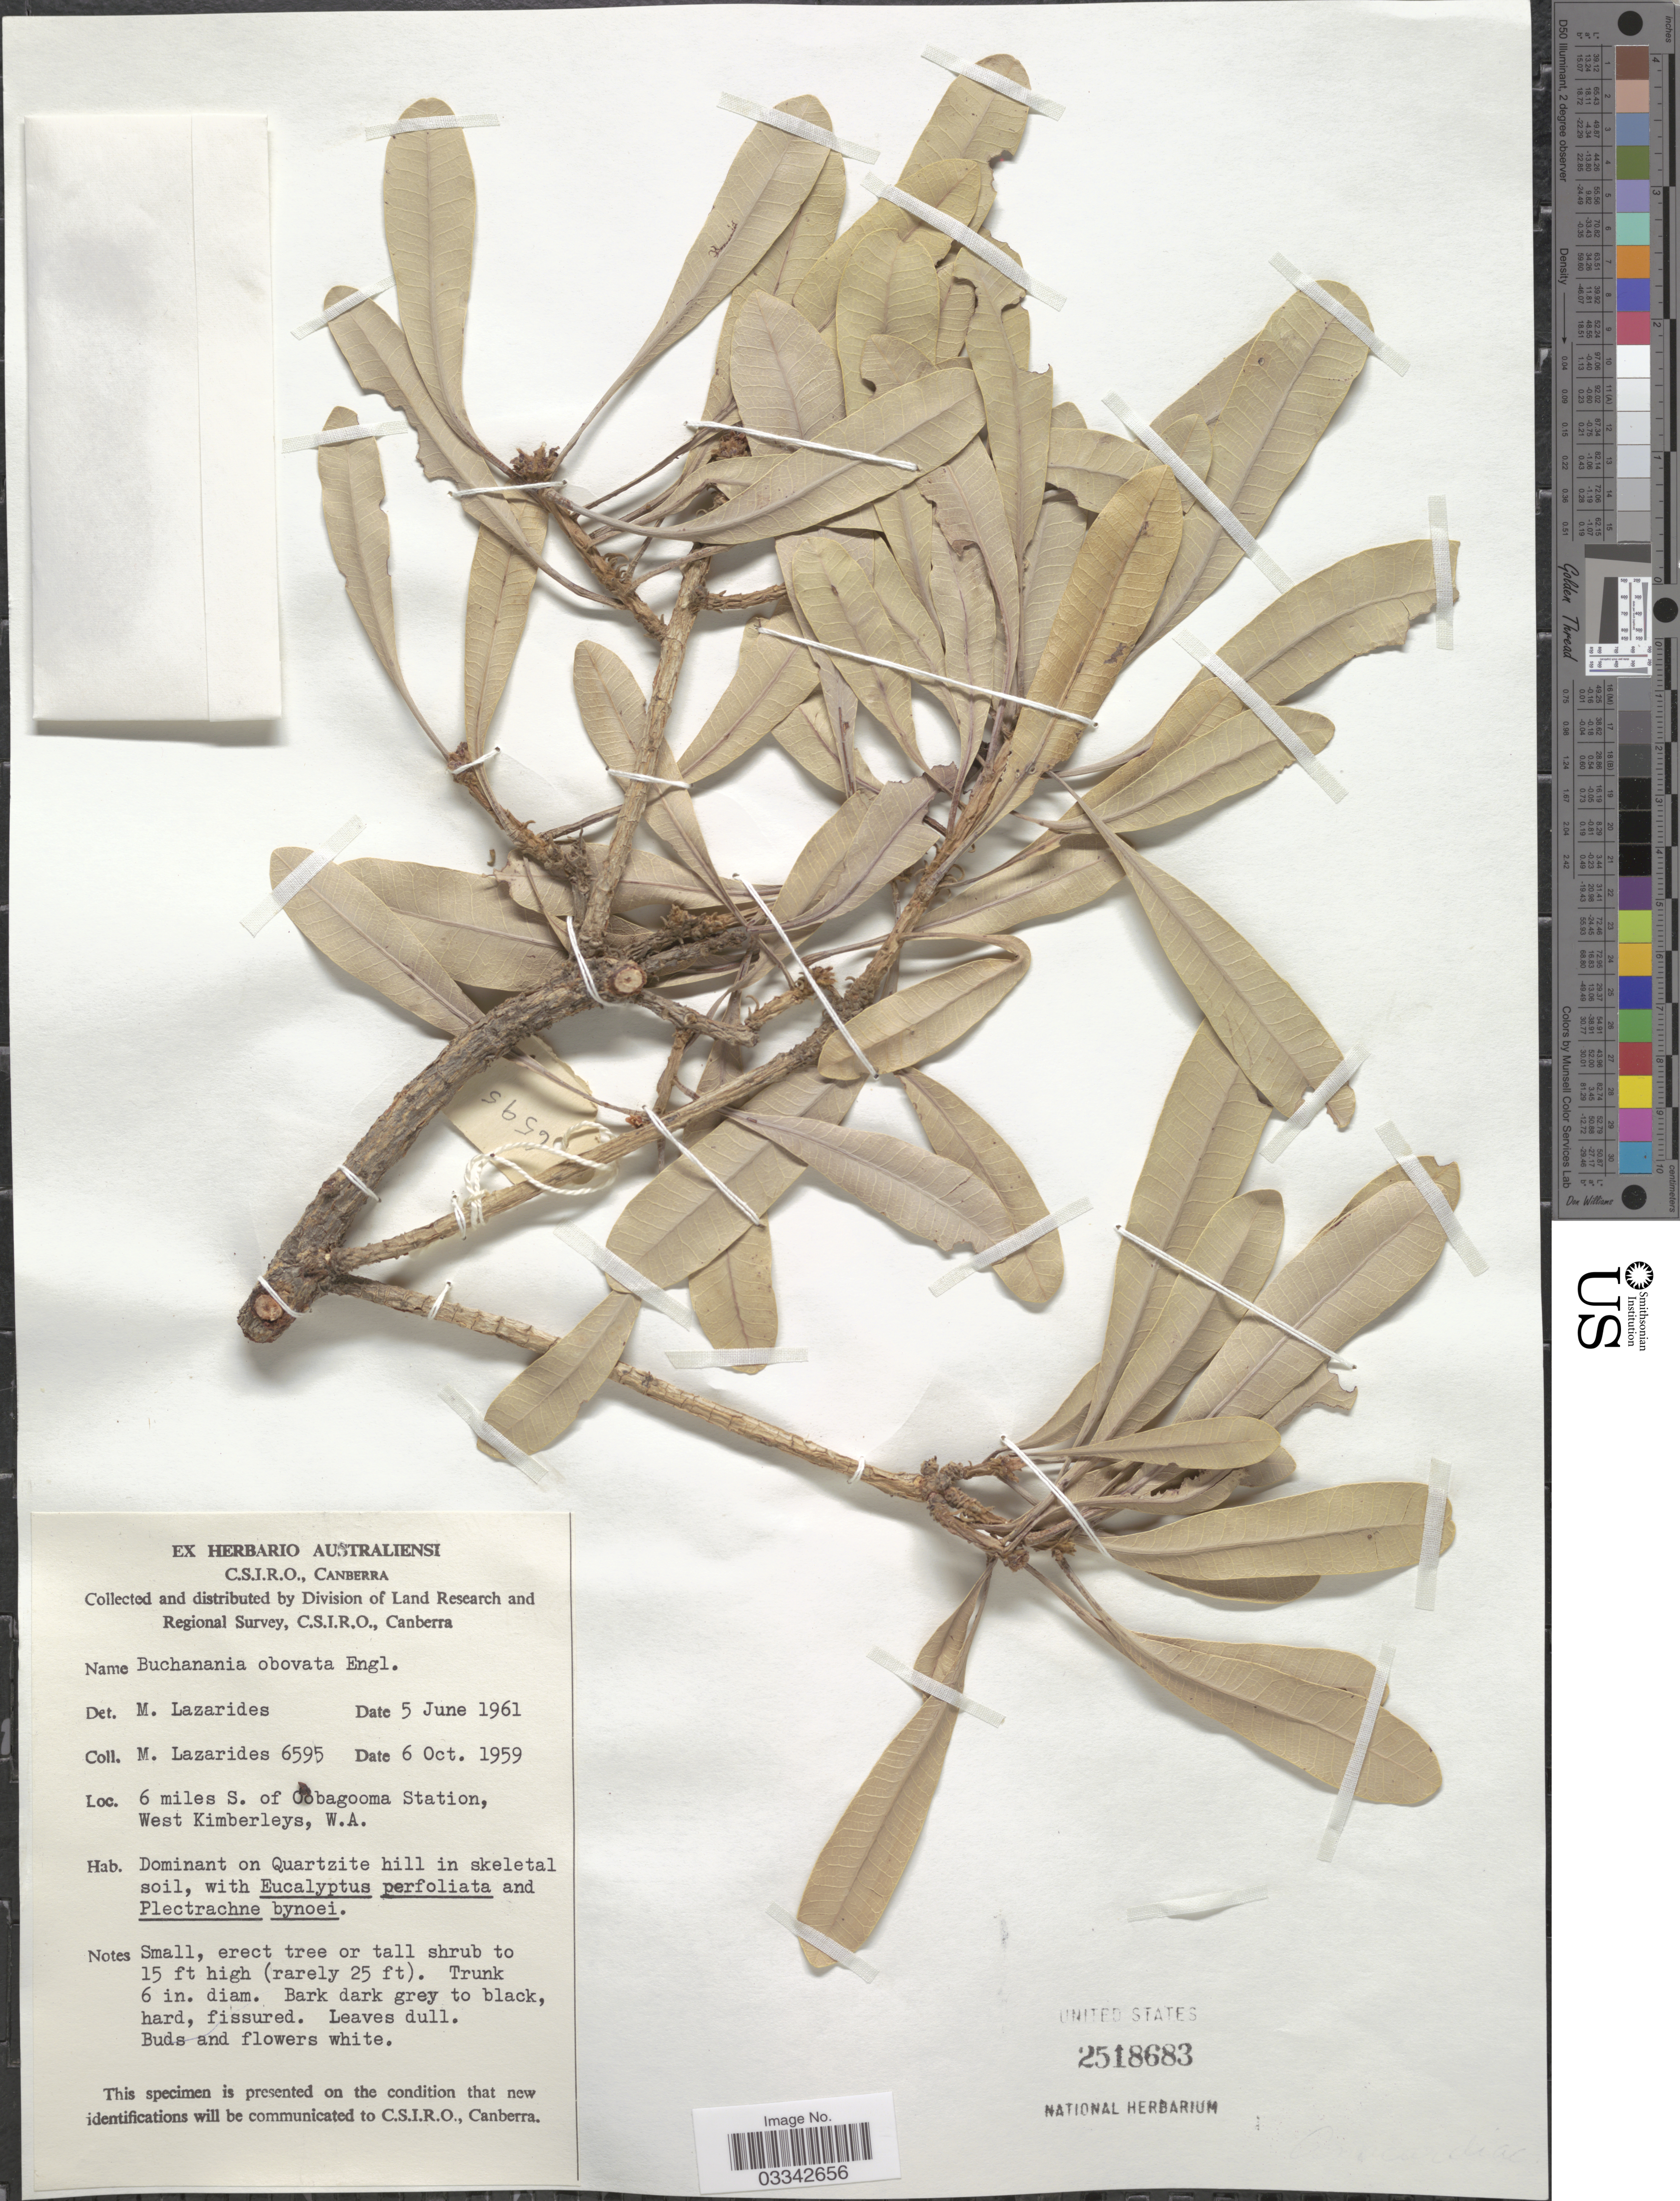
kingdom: Plantae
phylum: Tracheophyta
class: Magnoliopsida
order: Sapindales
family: Anacardiaceae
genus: Buchanania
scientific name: Buchanania obovata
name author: Engl.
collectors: M. Lazarides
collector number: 6595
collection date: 1959-10-06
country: Australia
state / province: Western Australia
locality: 6 miles S. of Oobagooma Station, West Kimberleys.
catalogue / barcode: US 2518683